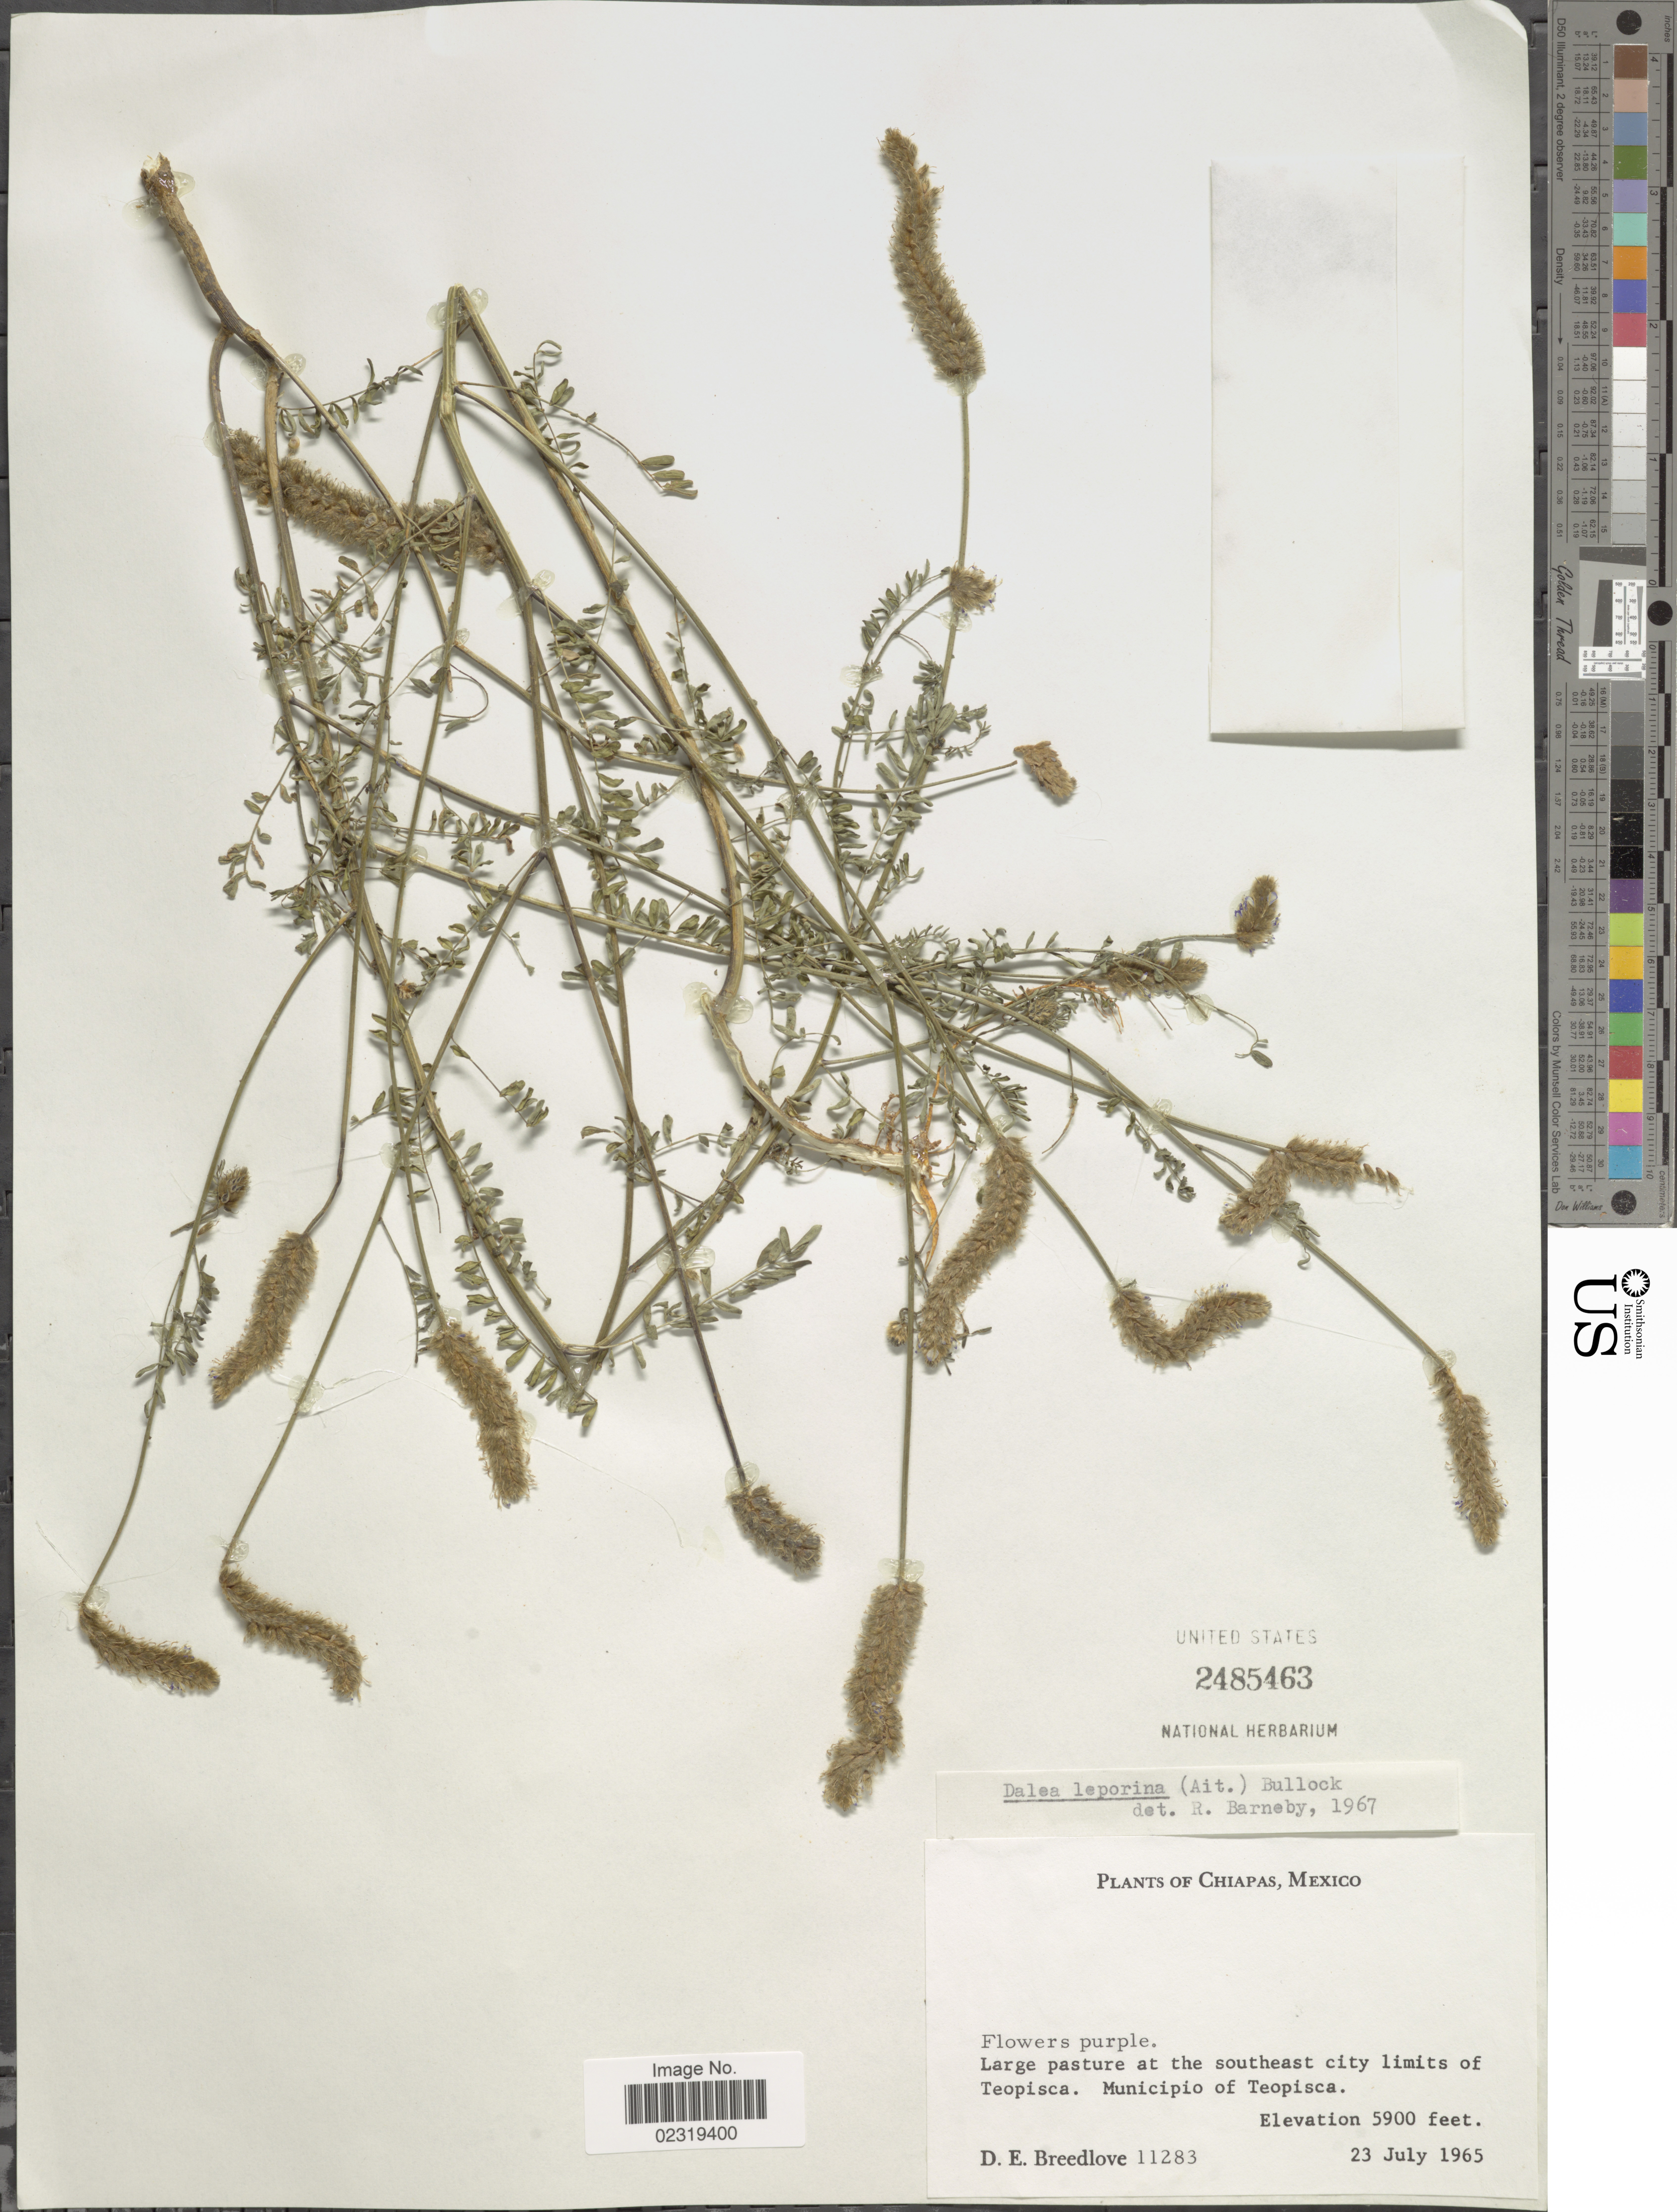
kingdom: Plantae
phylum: Tracheophyta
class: Magnoliopsida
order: Fabales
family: Fabaceae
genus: Dalea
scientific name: Dalea leporina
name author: (Aiton) Bullock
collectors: D. E. Breedlove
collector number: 11283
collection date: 1965-07-23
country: Mexico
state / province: Chiapas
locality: Large pasture at the southeast city limits of Teopisca. Municipio of Teopisca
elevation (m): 1798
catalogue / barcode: US 2485463